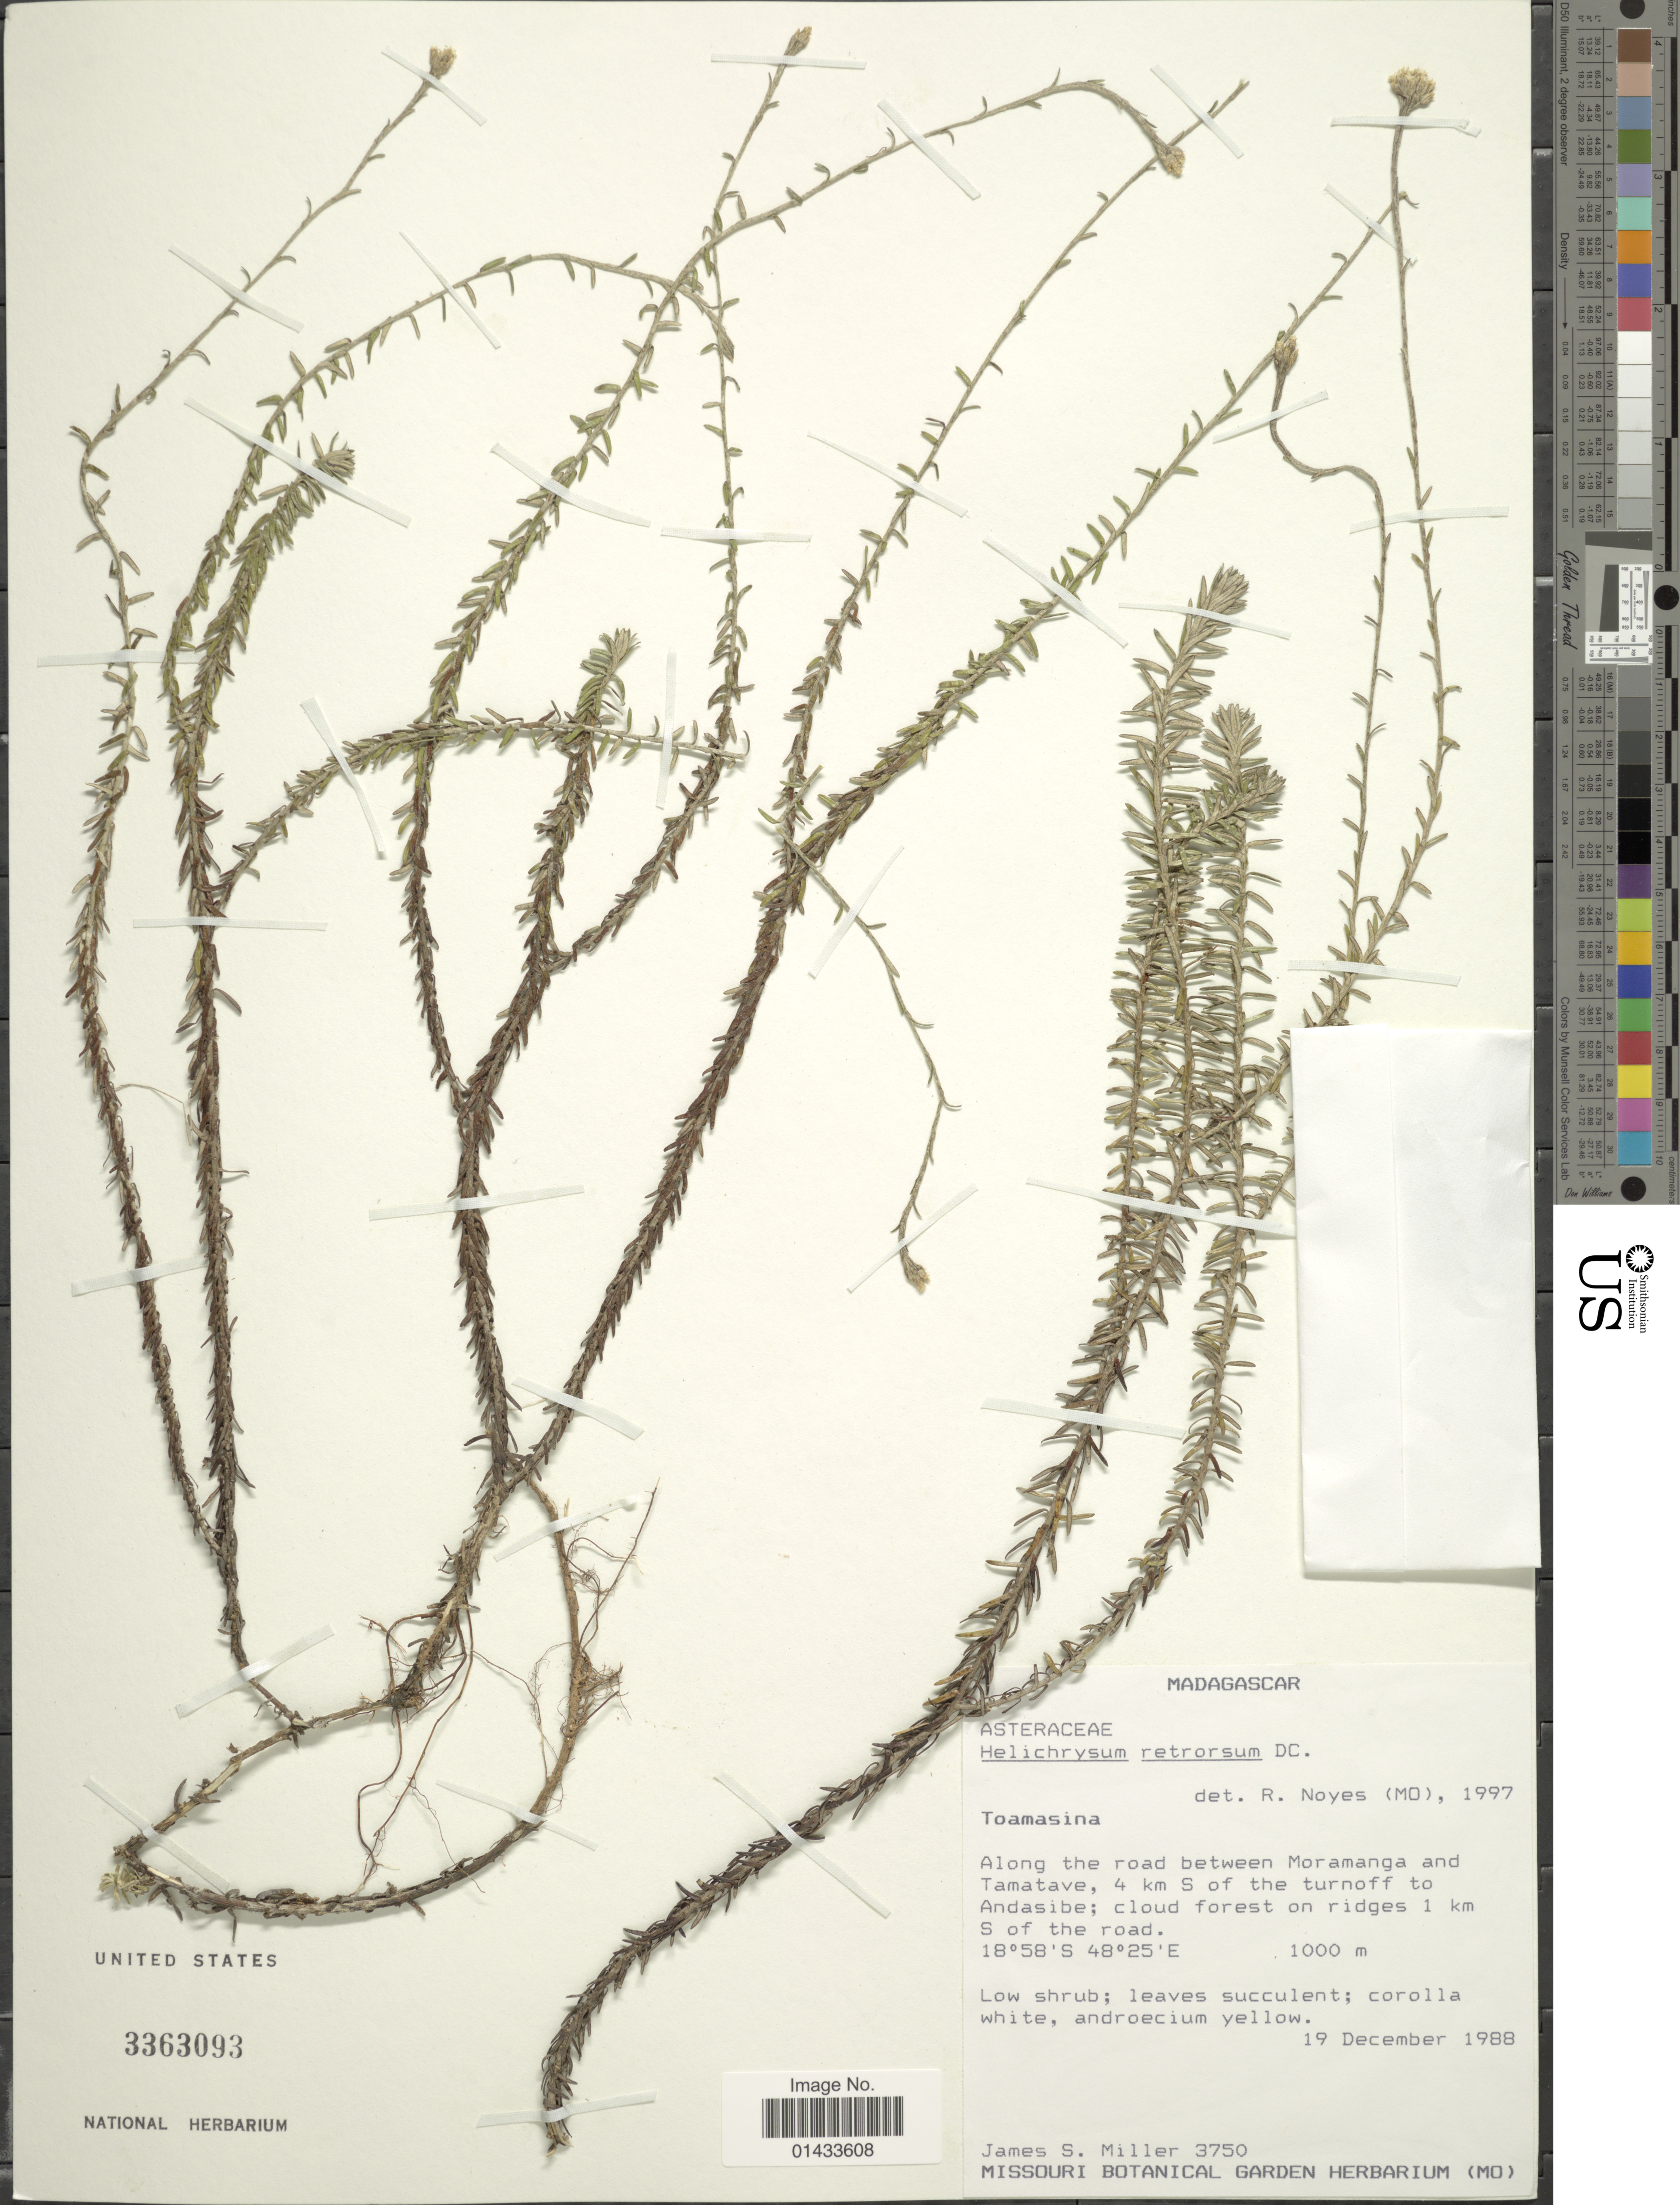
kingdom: Plantae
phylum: Tracheophyta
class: Magnoliopsida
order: Asterales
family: Asteraceae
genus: Helichrysum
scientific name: Helichrysum retrorsum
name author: DC.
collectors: J. S. Miller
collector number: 3750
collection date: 1988-12-19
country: Madagascar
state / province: Alaotra Mangoro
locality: Along the road between Moramanga and Tamatave, 4 km S of the turnoff to Andasibe, cloud forest on ridges 1 km S of the road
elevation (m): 1000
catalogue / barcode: US 3363093